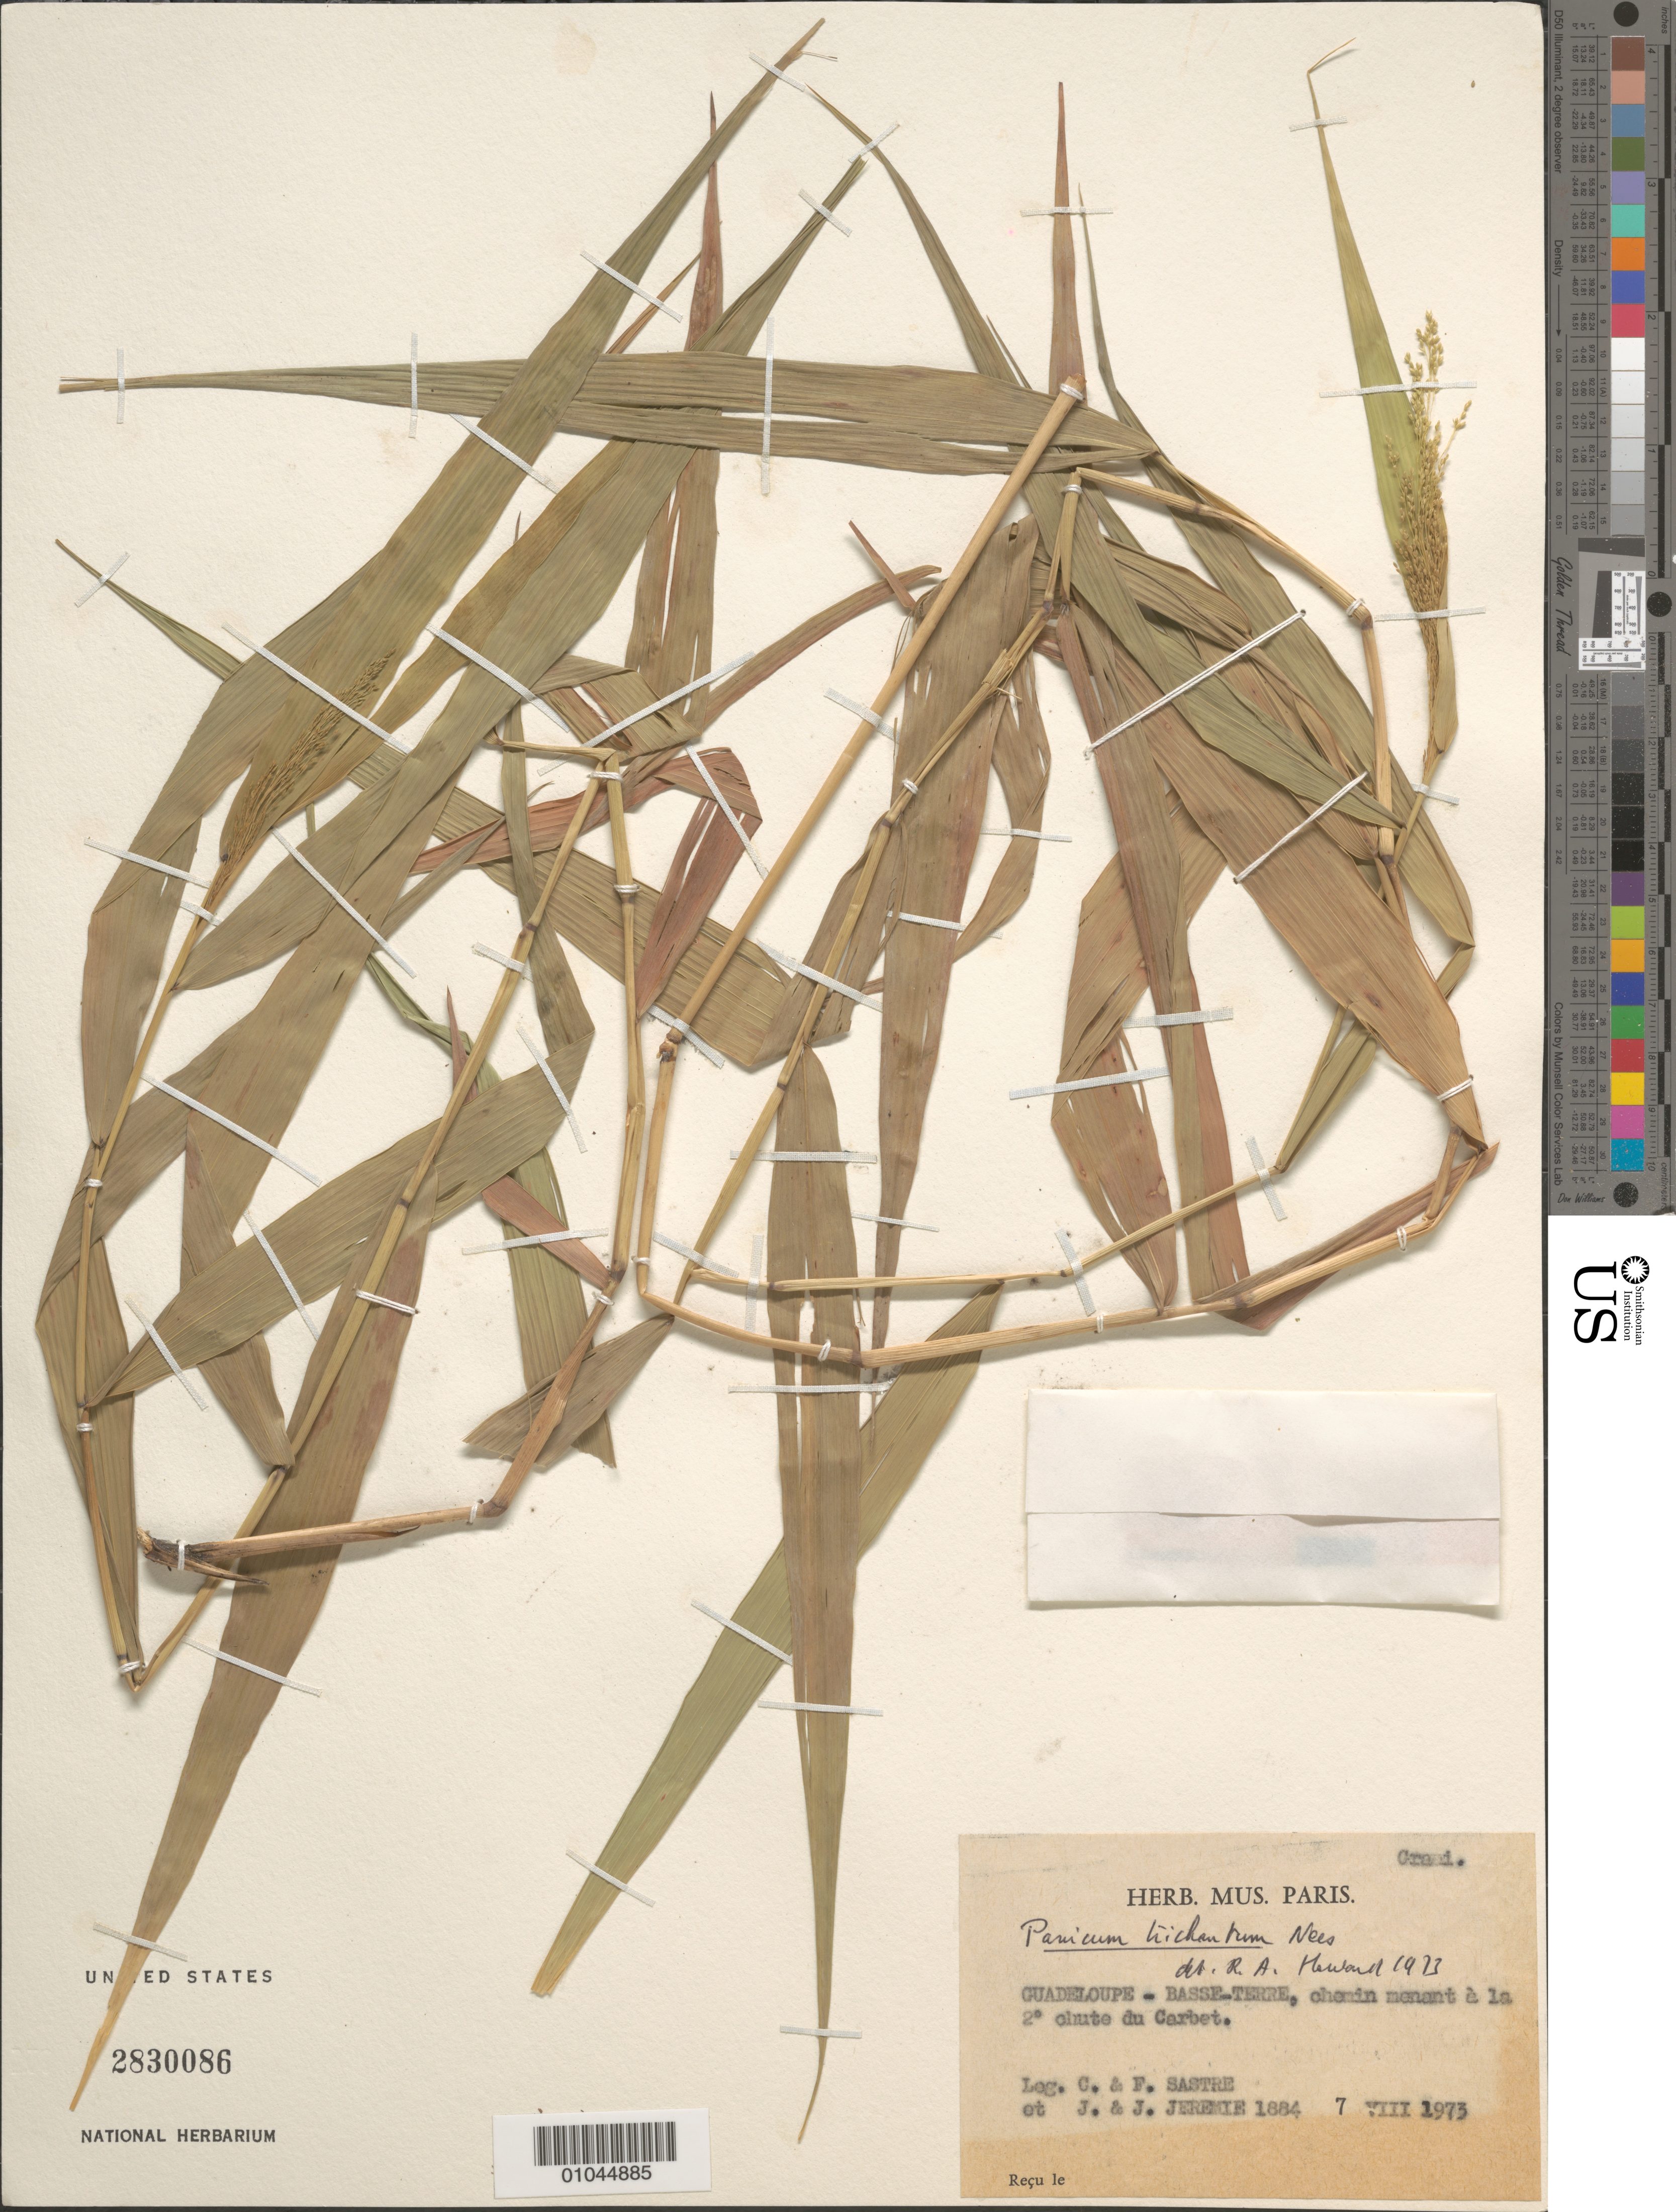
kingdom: Plantae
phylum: Tracheophyta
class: Liliopsida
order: Poales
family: Poaceae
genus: Panicum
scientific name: Panicum trichanthum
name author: Nees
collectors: C. H. L. Sastre & J. Jérémie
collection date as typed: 07 Aug 1973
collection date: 1973-08-07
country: Guadeloupe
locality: Basse Terre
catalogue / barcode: US 2830086